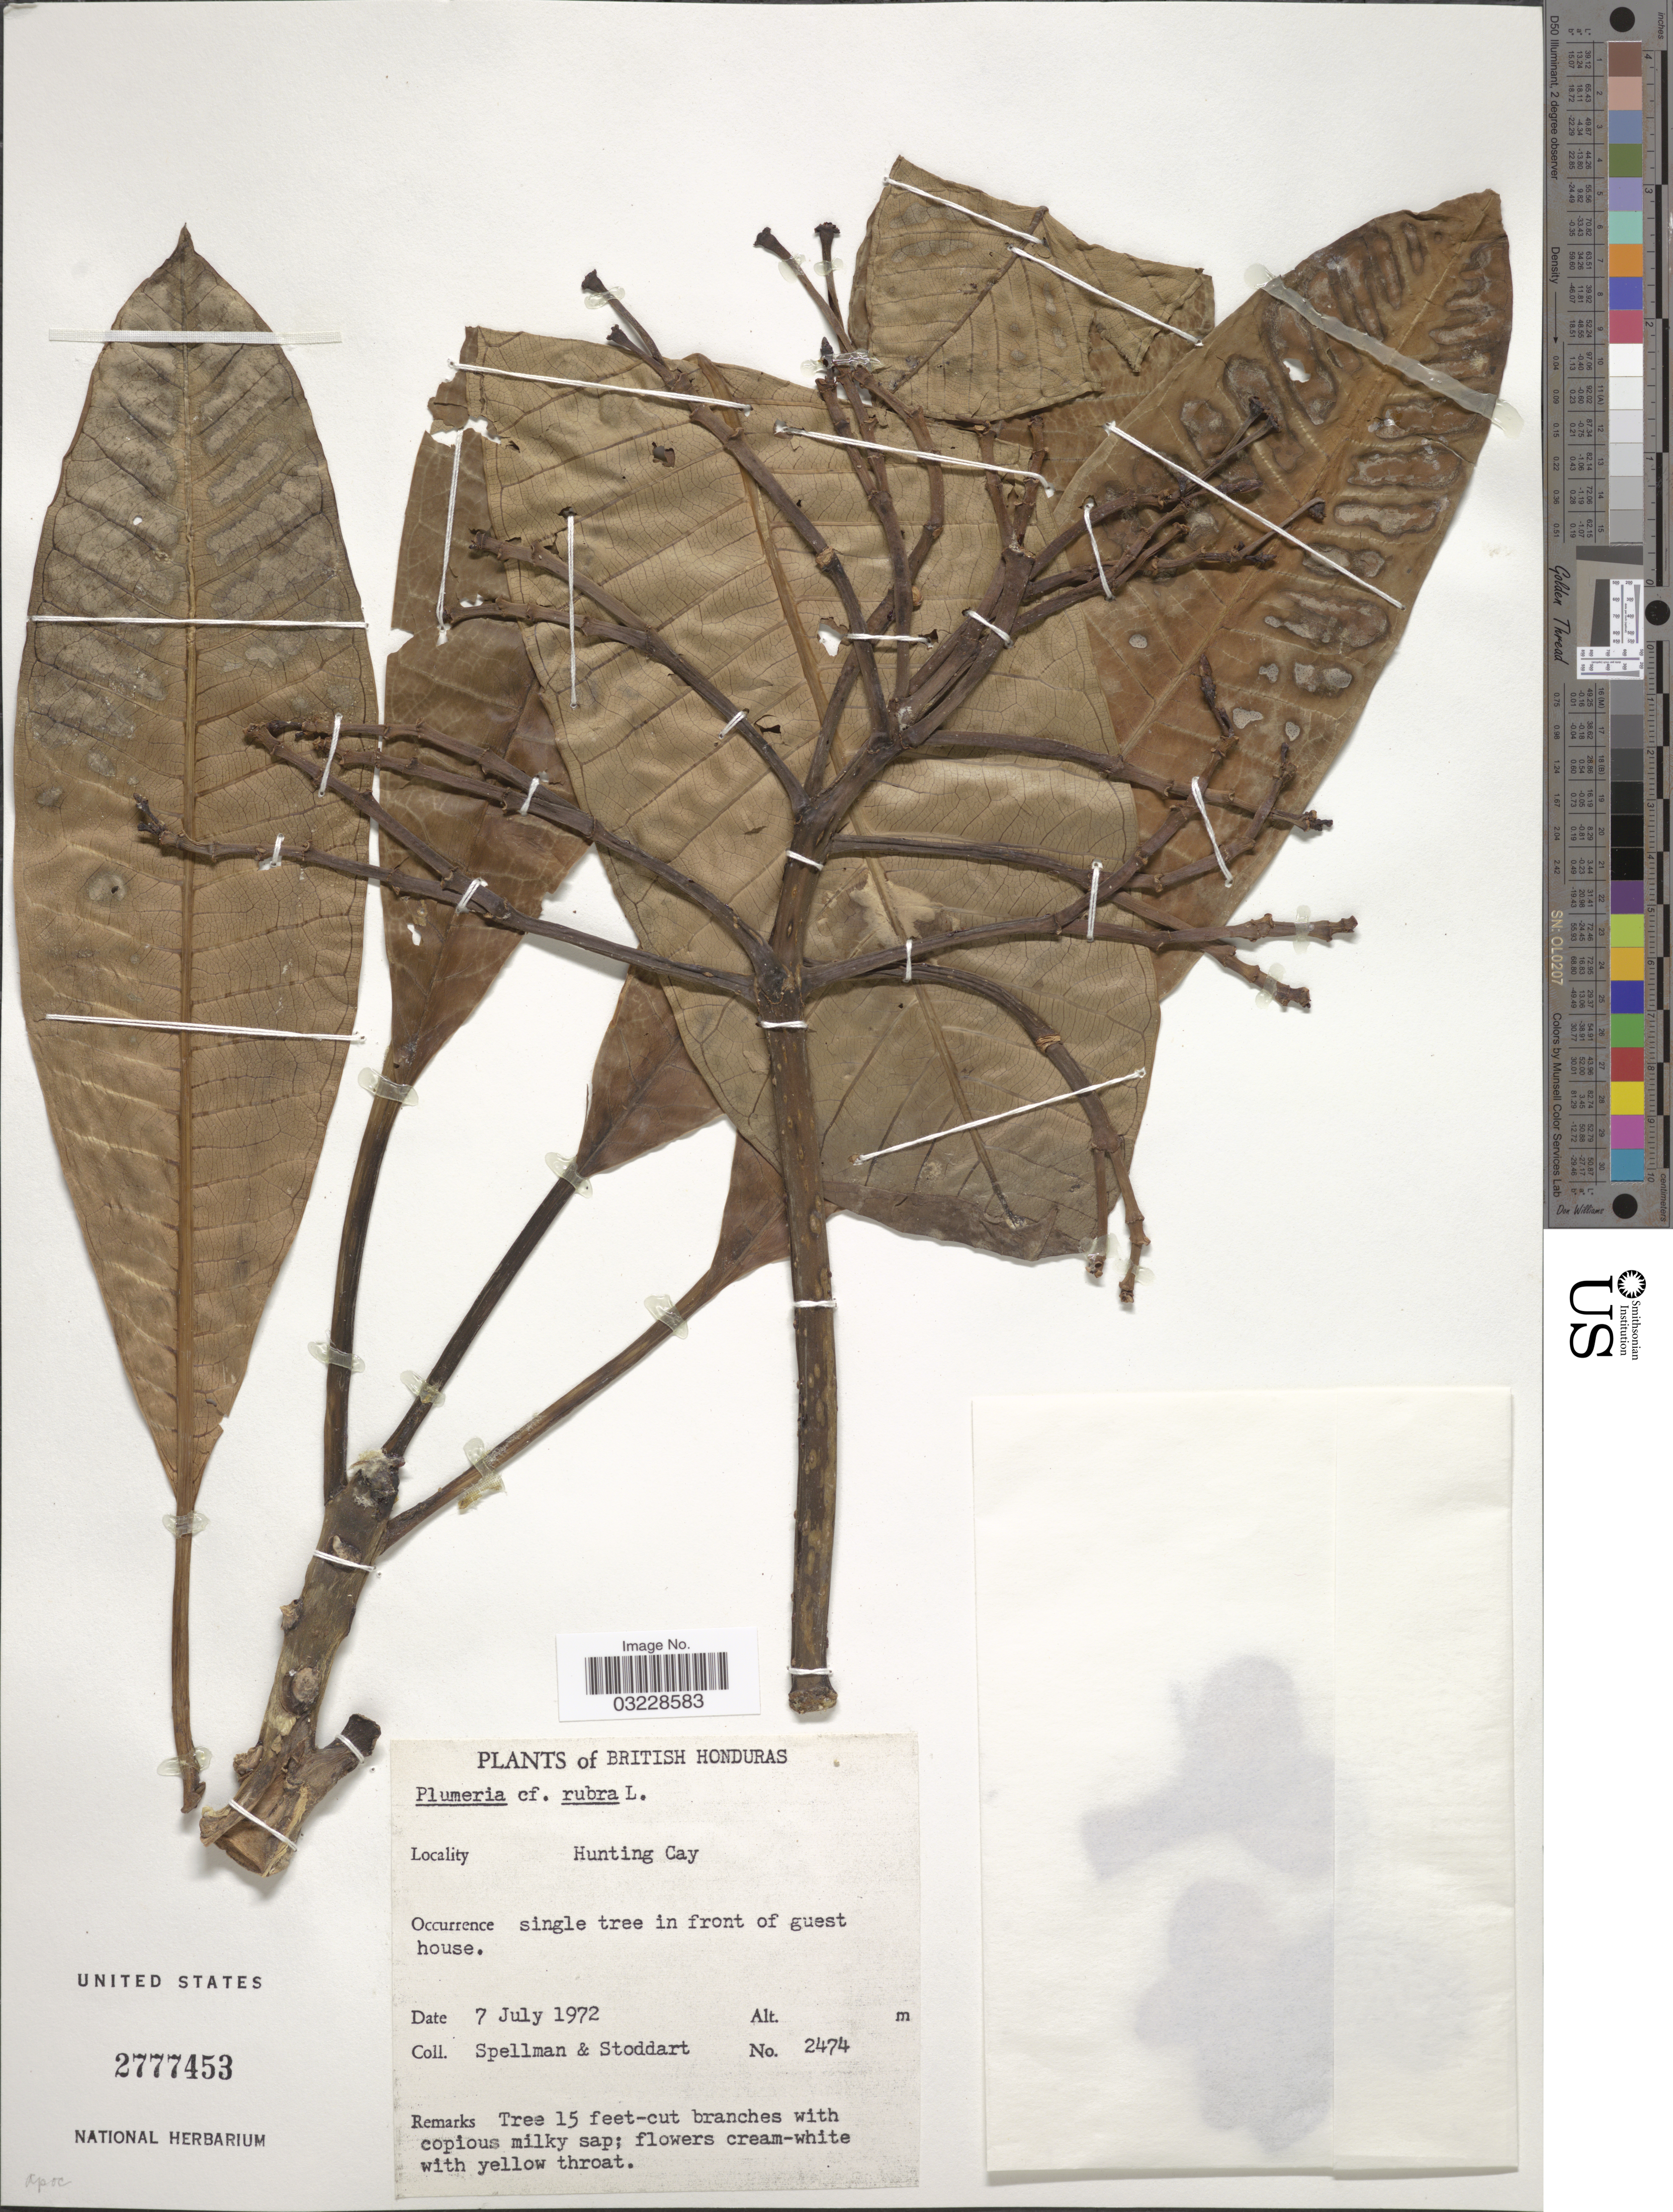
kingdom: Plantae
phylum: Tracheophyta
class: Magnoliopsida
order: Gentianales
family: Apocynaceae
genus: Plumeria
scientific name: Plumeria rubra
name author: L.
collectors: Spellman, -- & -. Stoddart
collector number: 2474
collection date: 1972-07-07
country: Belize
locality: British Honduras, Hunting Cay.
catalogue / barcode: US 2777453